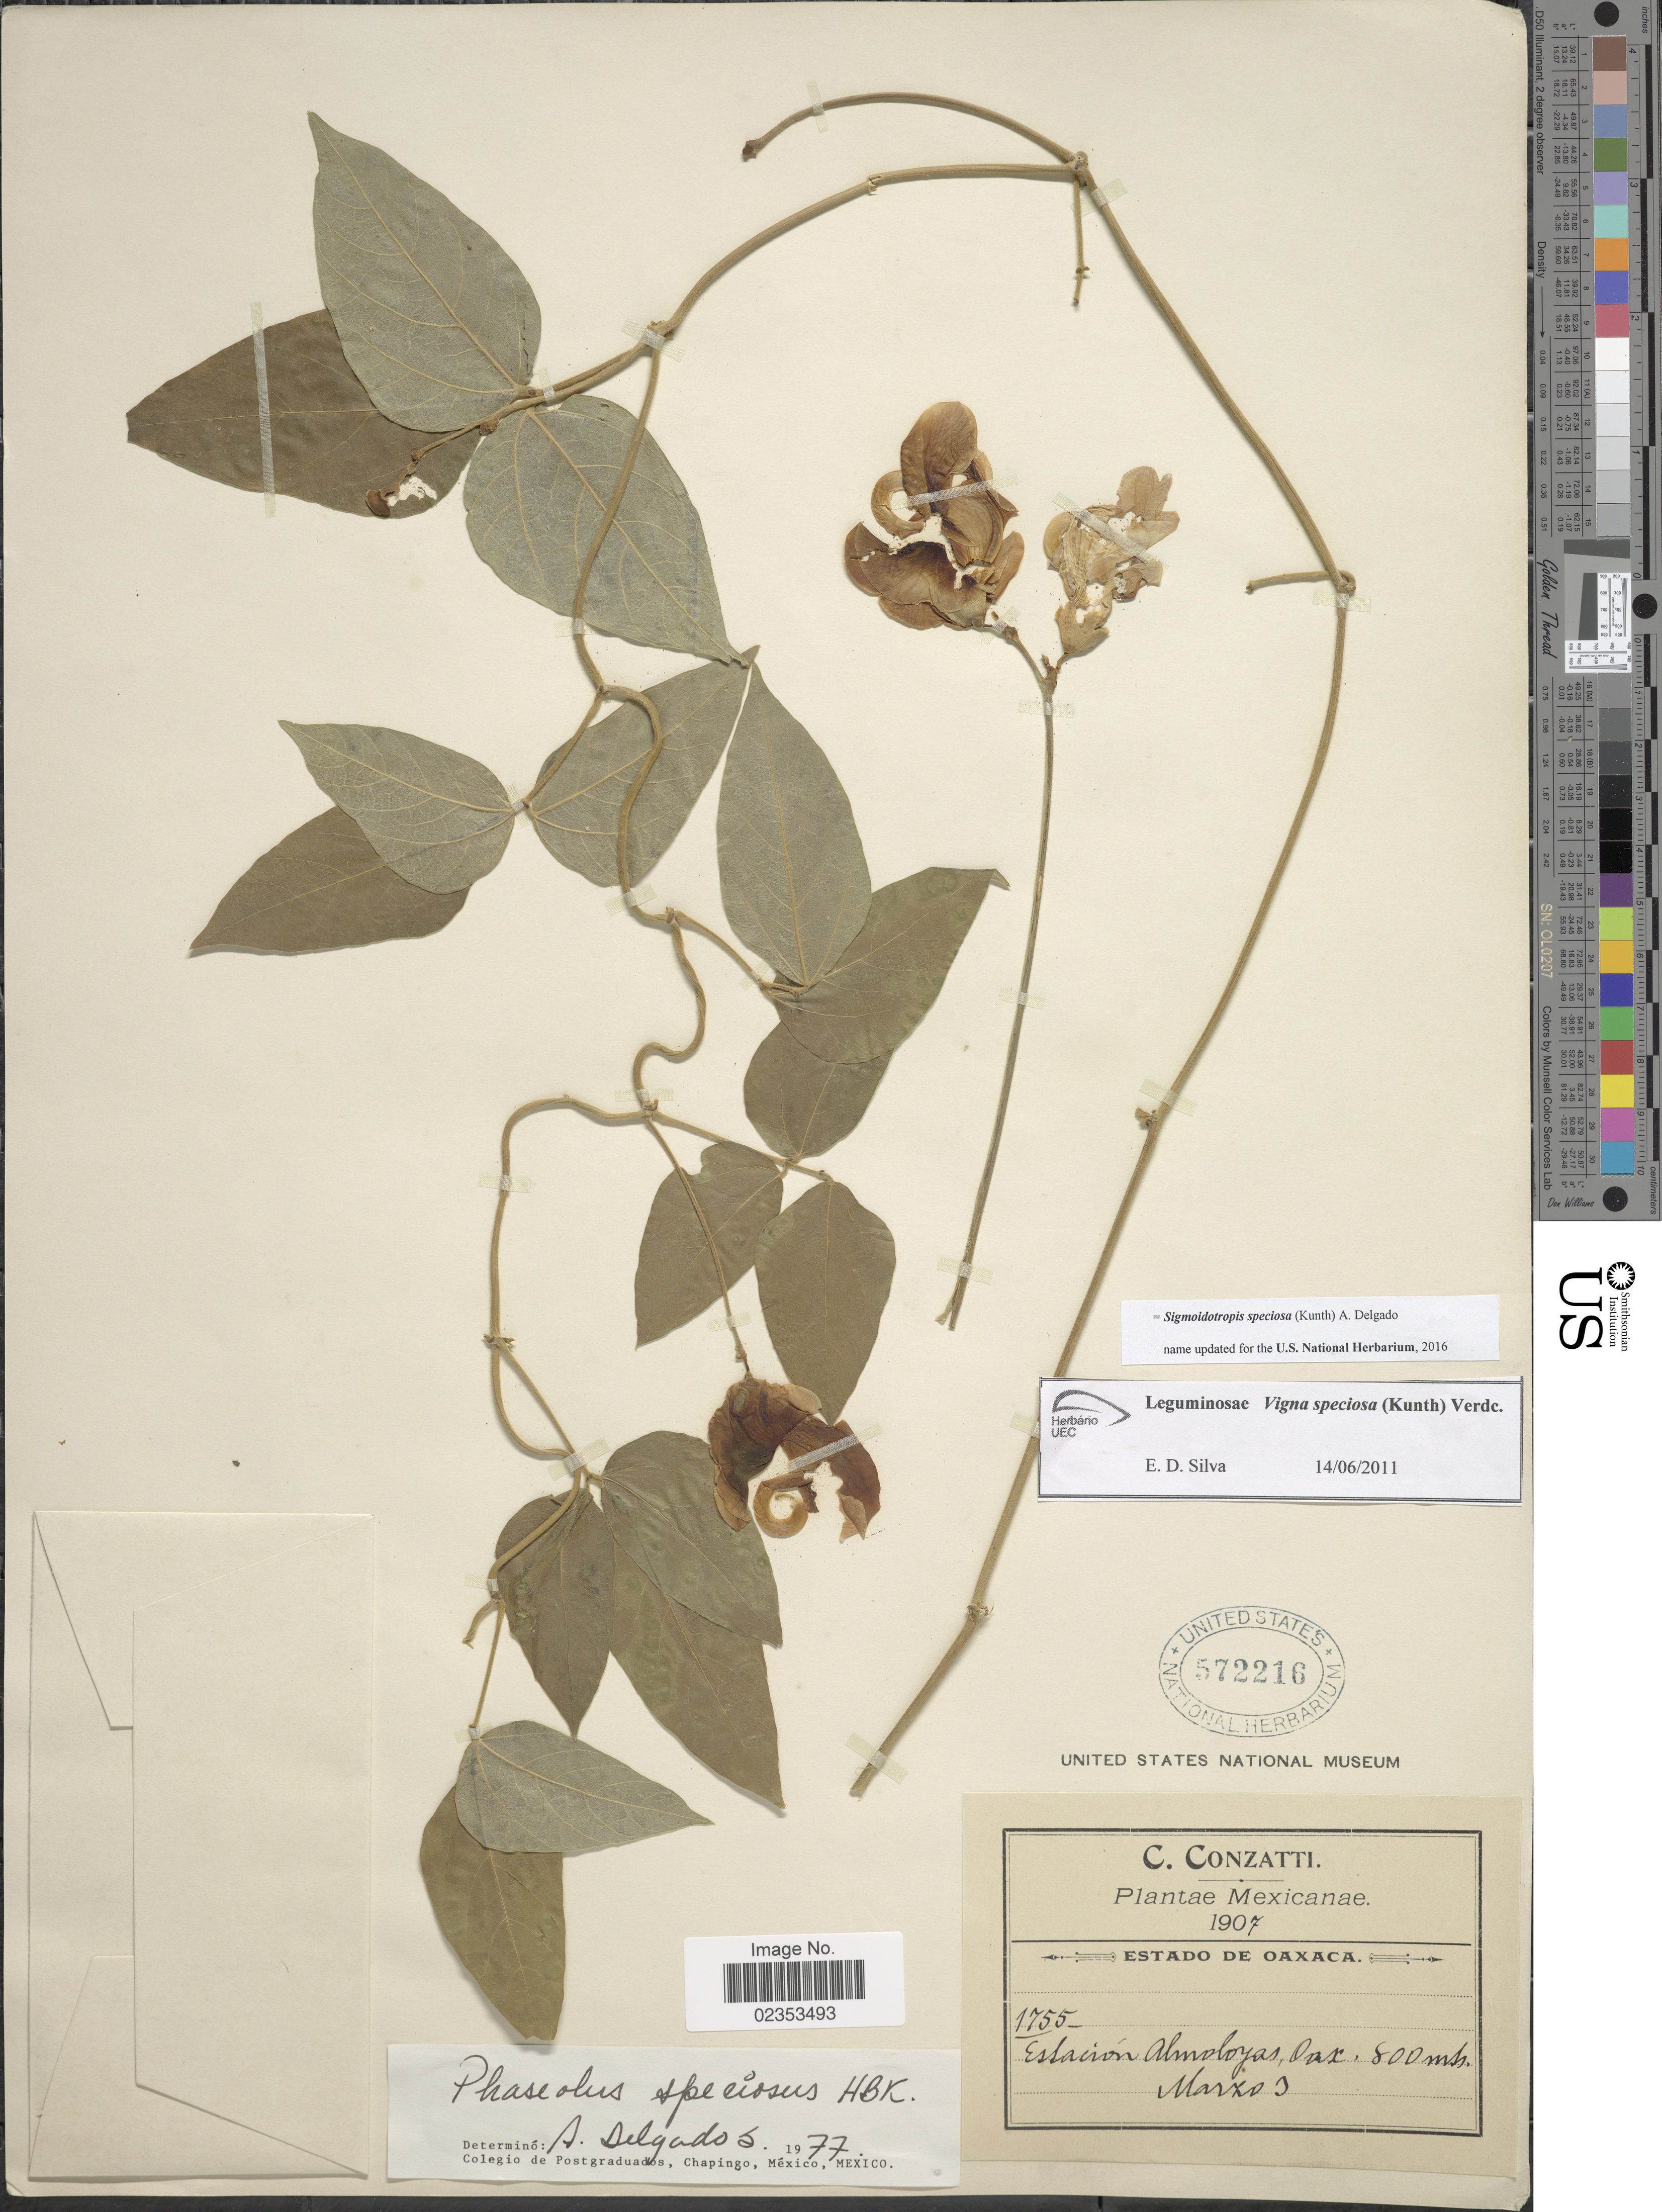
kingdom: Plantae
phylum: Tracheophyta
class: Magnoliopsida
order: Fabales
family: Fabaceae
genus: Sigmoidotropis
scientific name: Sigmoidotropis speciosa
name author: (Kunth) A. Delgado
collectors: C. Conzatti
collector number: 1755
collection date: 1907-03-03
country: Mexico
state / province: Oaxaca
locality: Estacion Almoloyas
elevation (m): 800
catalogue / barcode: US 572216